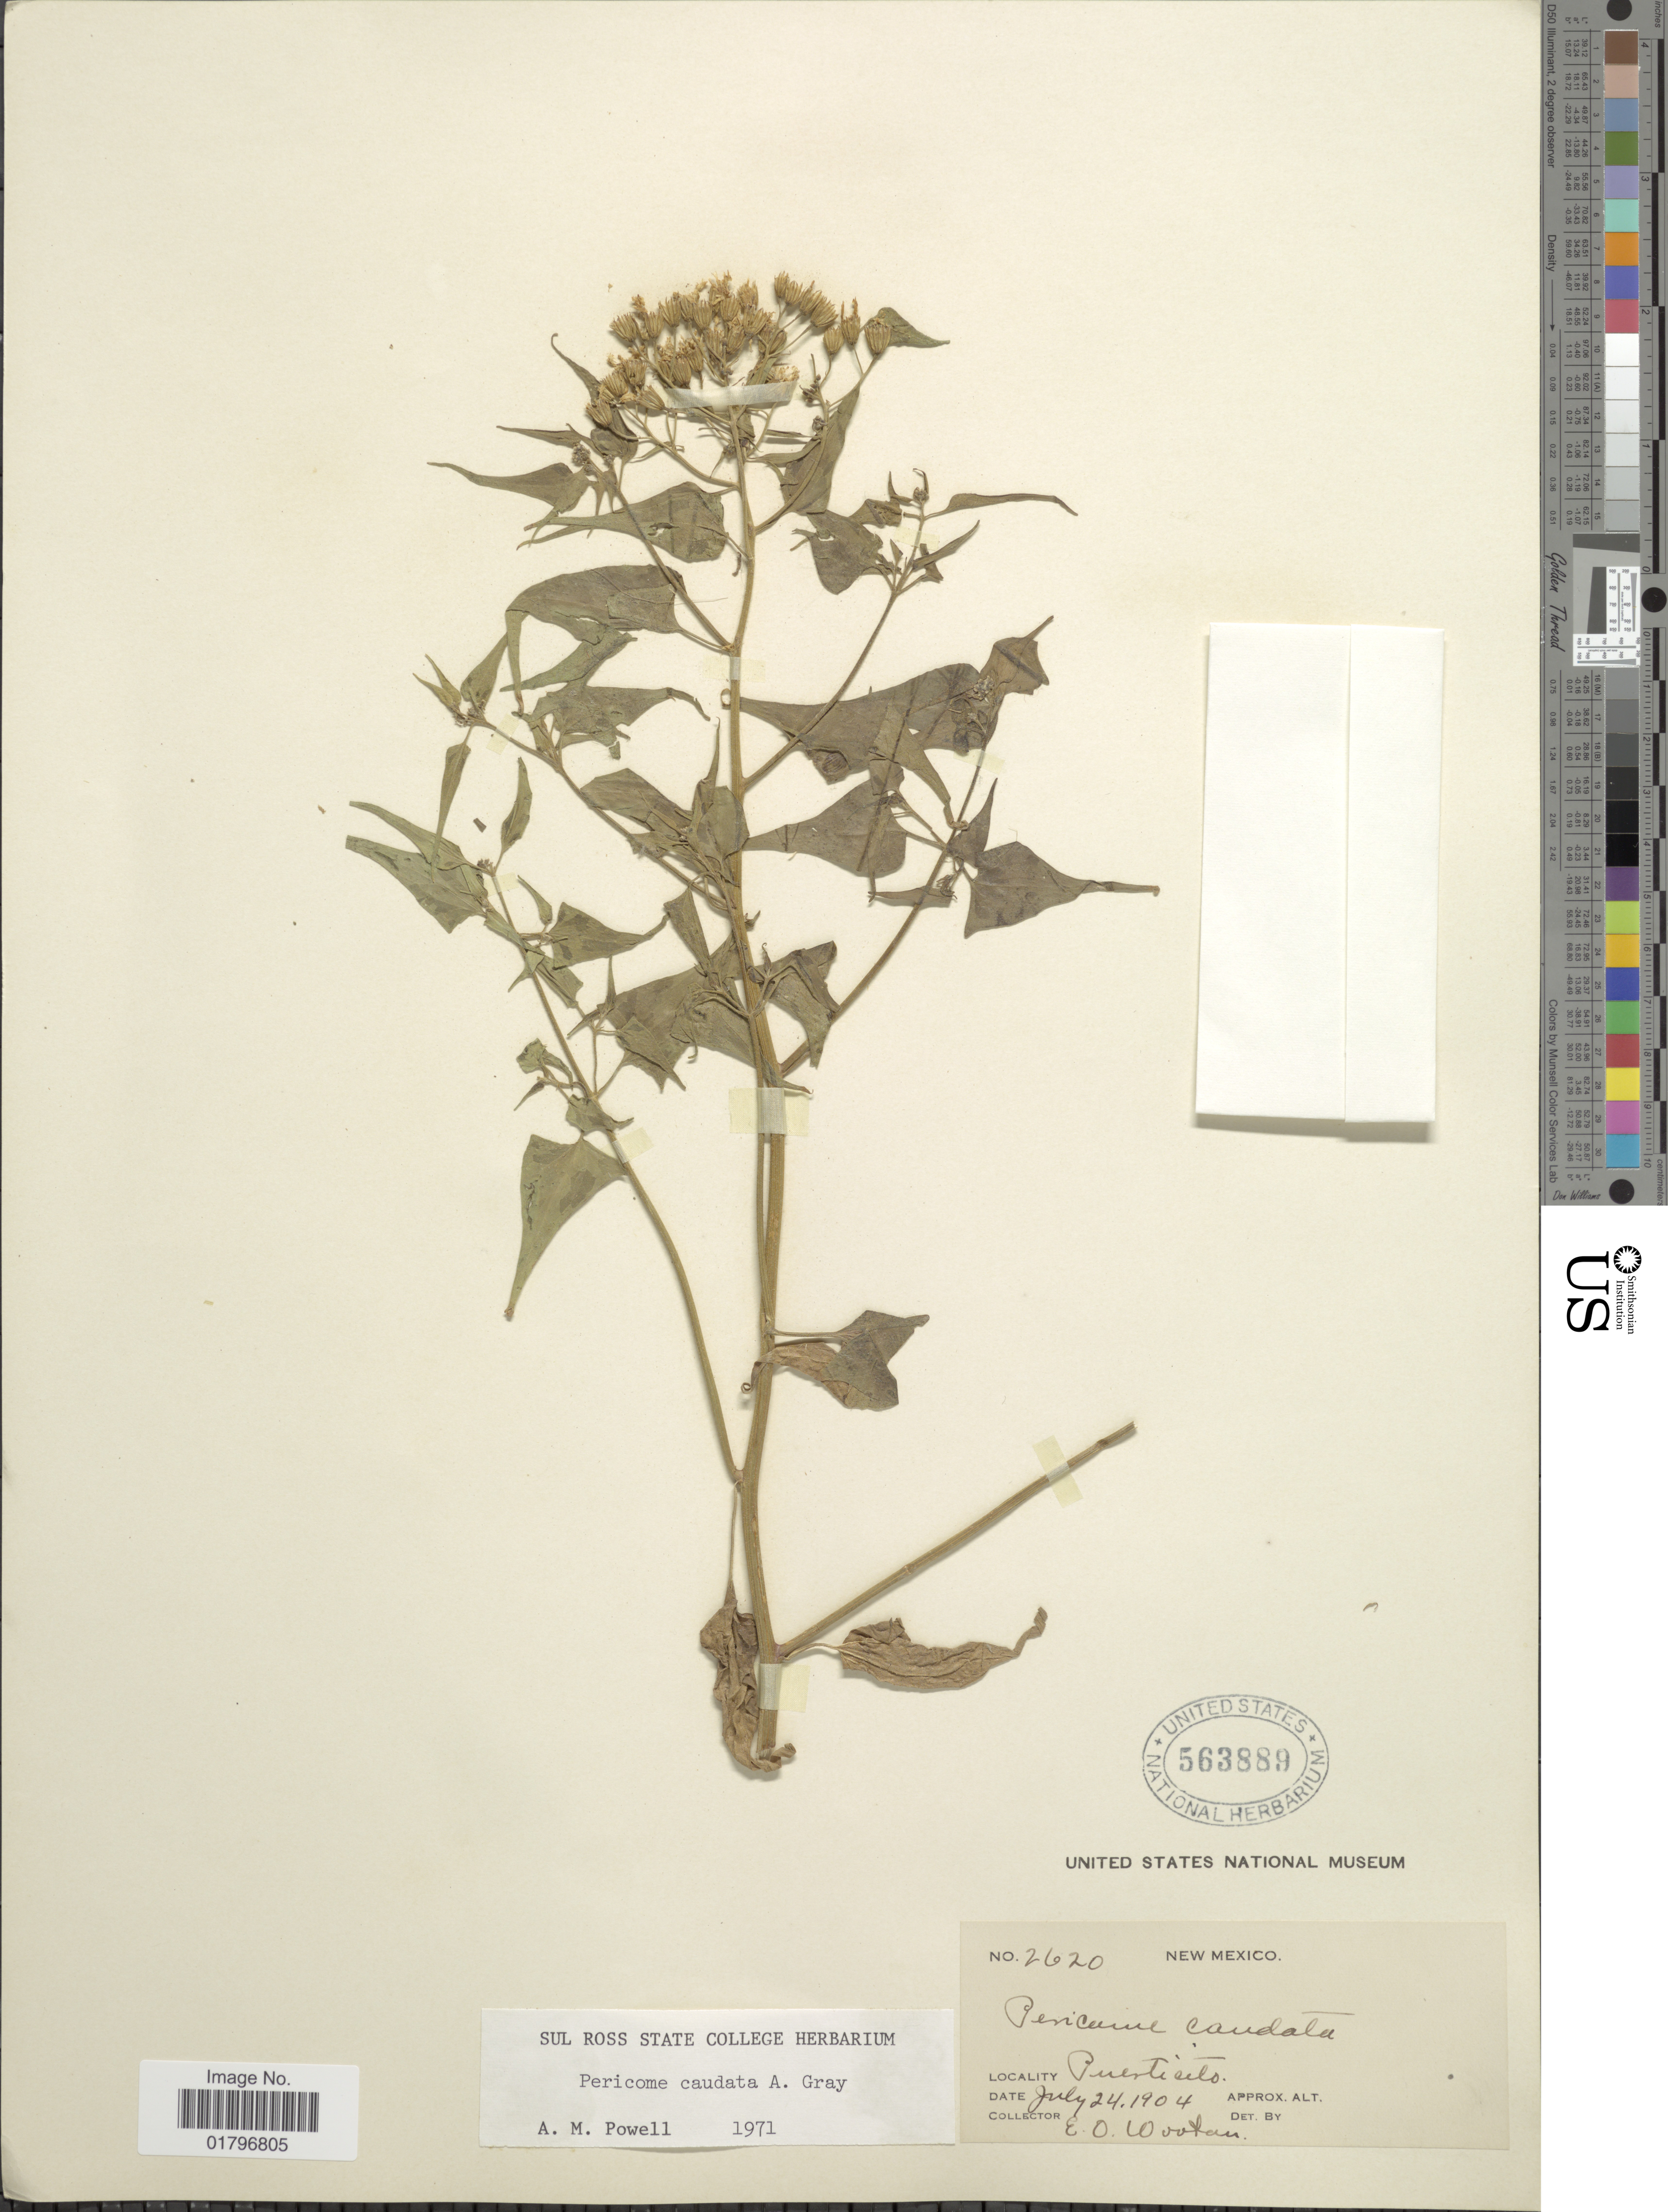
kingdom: Plantae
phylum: Tracheophyta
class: Magnoliopsida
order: Asterales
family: Asteraceae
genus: Pericome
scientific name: Pericome caudata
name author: A. Gray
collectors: E. O. Wooton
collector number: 2620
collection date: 1904-07-24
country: United States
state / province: New Mexico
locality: Puertecito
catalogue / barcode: US 563889